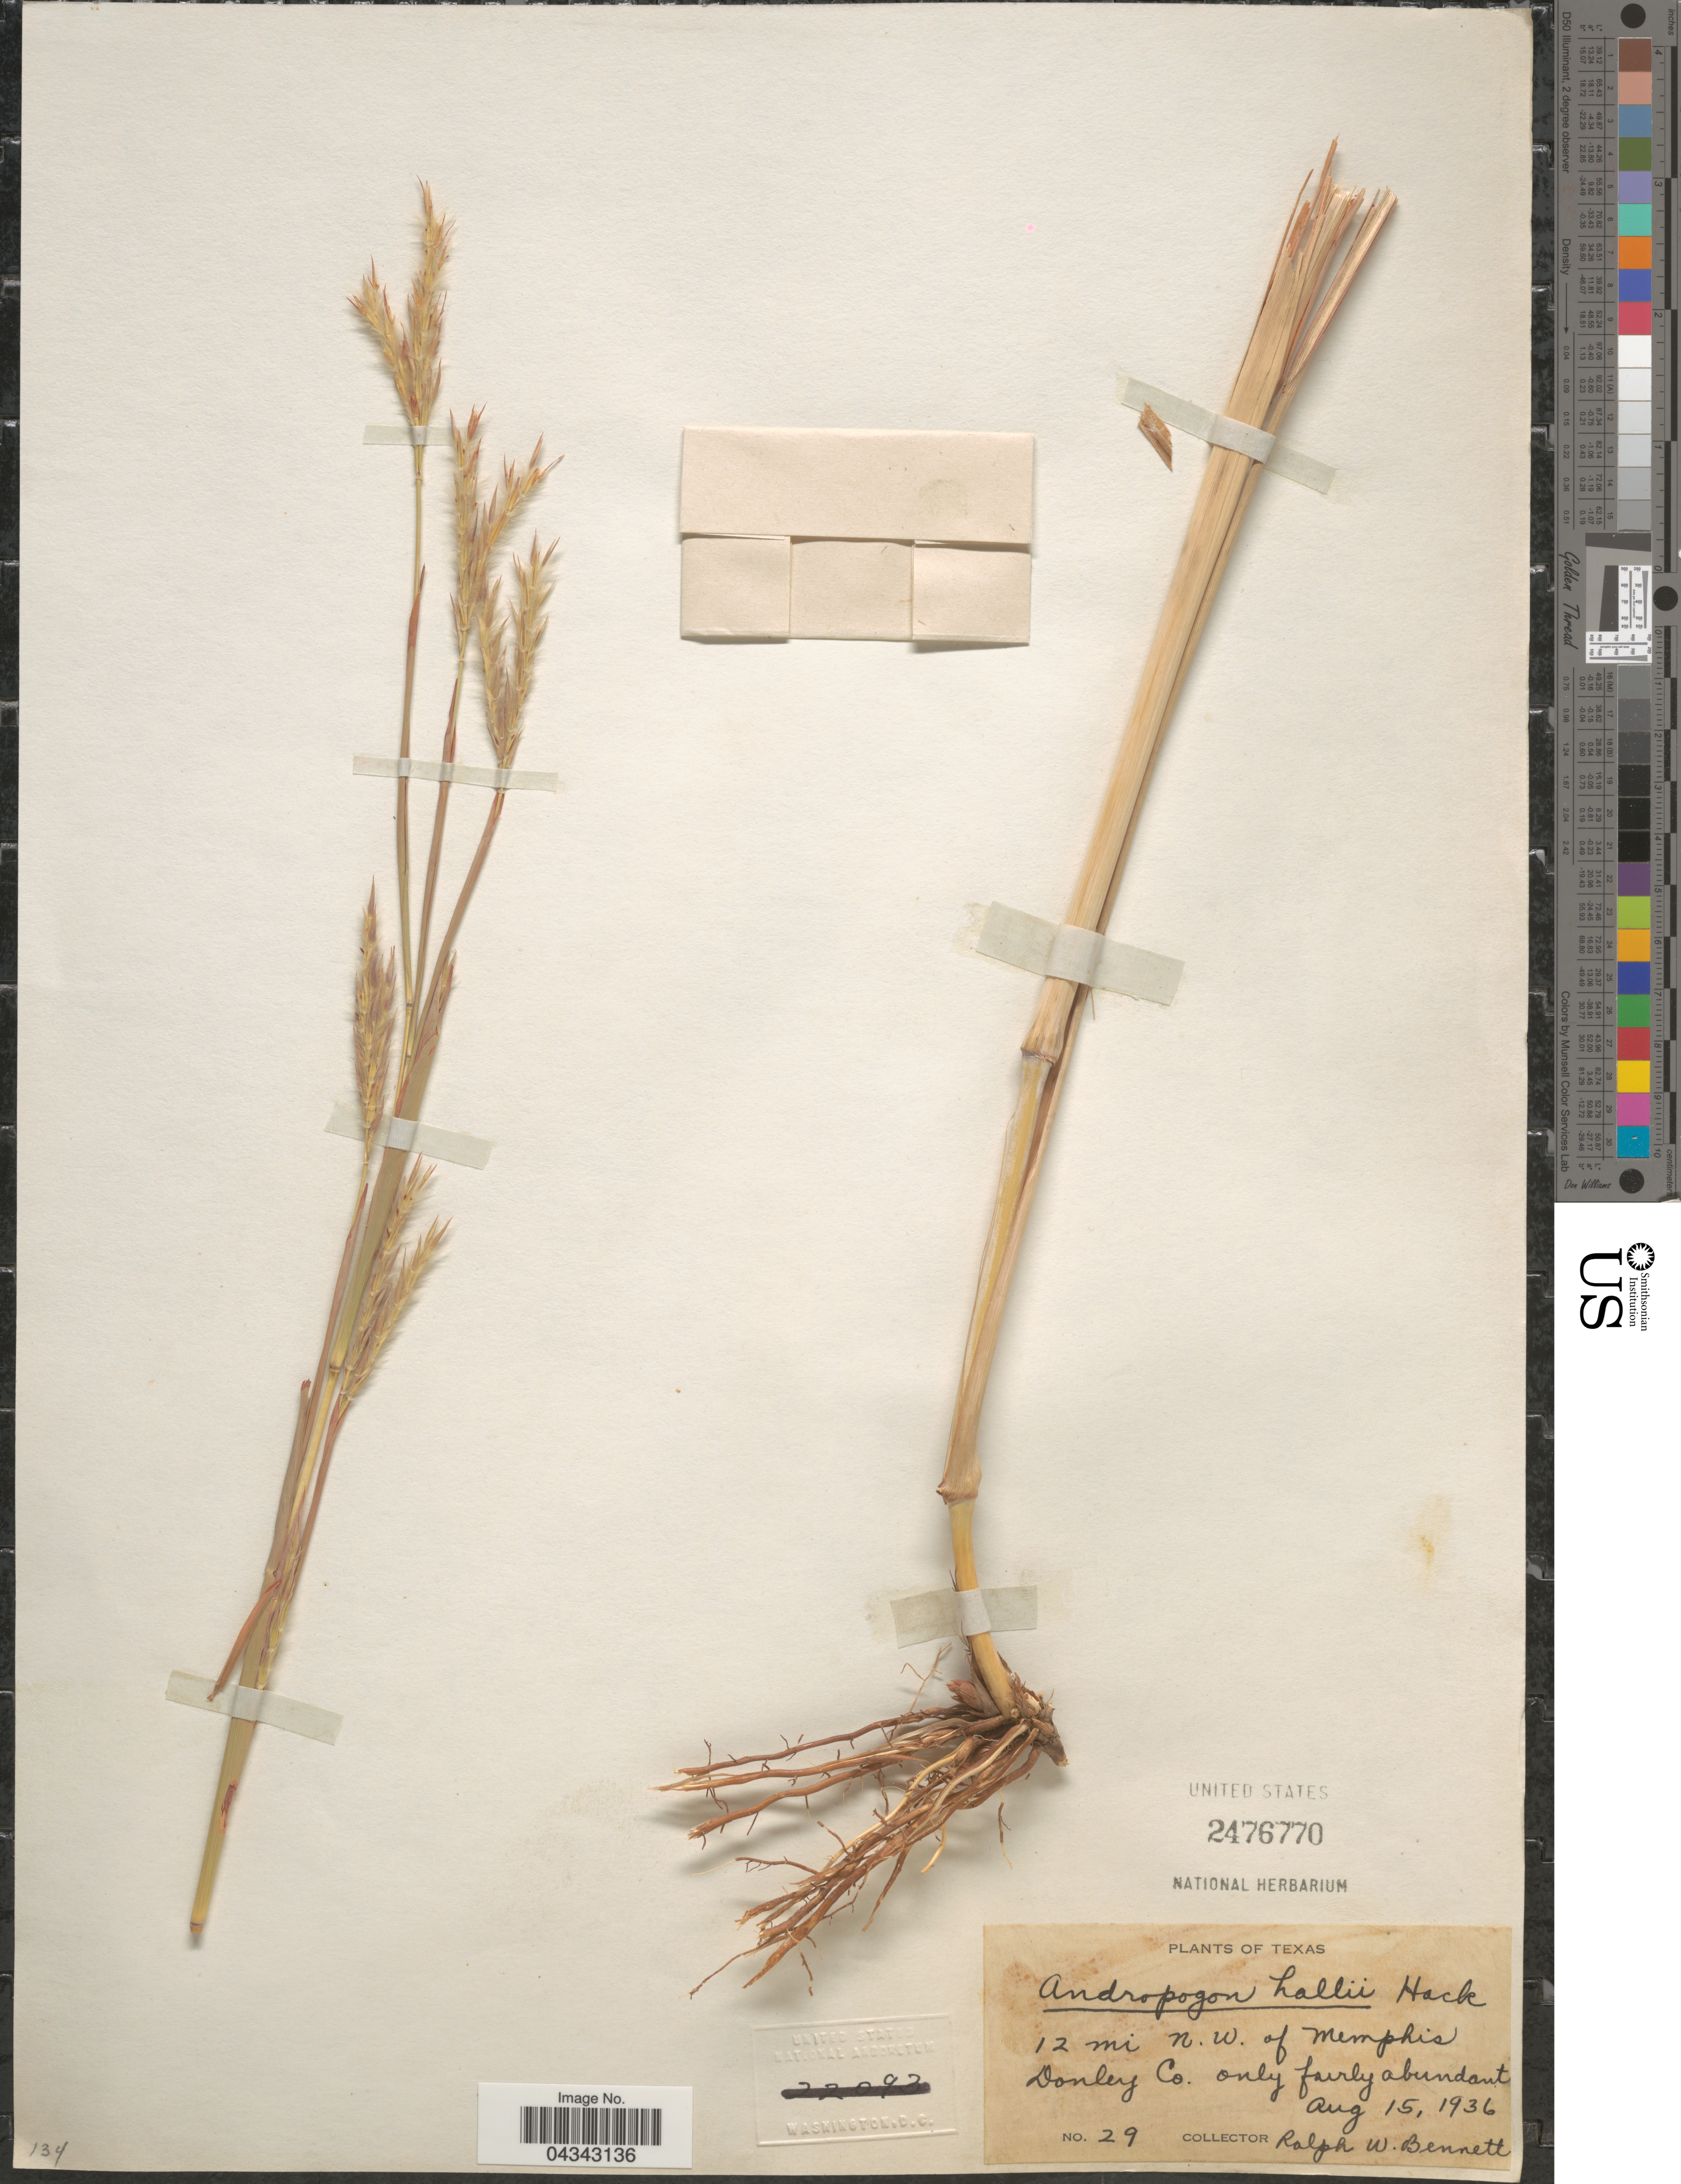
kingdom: Plantae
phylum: Tracheophyta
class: Liliopsida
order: Poales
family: Poaceae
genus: Andropogon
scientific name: Andropogon gerardii subsp. hallii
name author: (Hack.) Wipff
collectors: R. W. Bennett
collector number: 29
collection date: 1936-08-15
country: United States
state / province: Texas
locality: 12 mi. N.W. of Memphis Donley Co.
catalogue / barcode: US 2476770